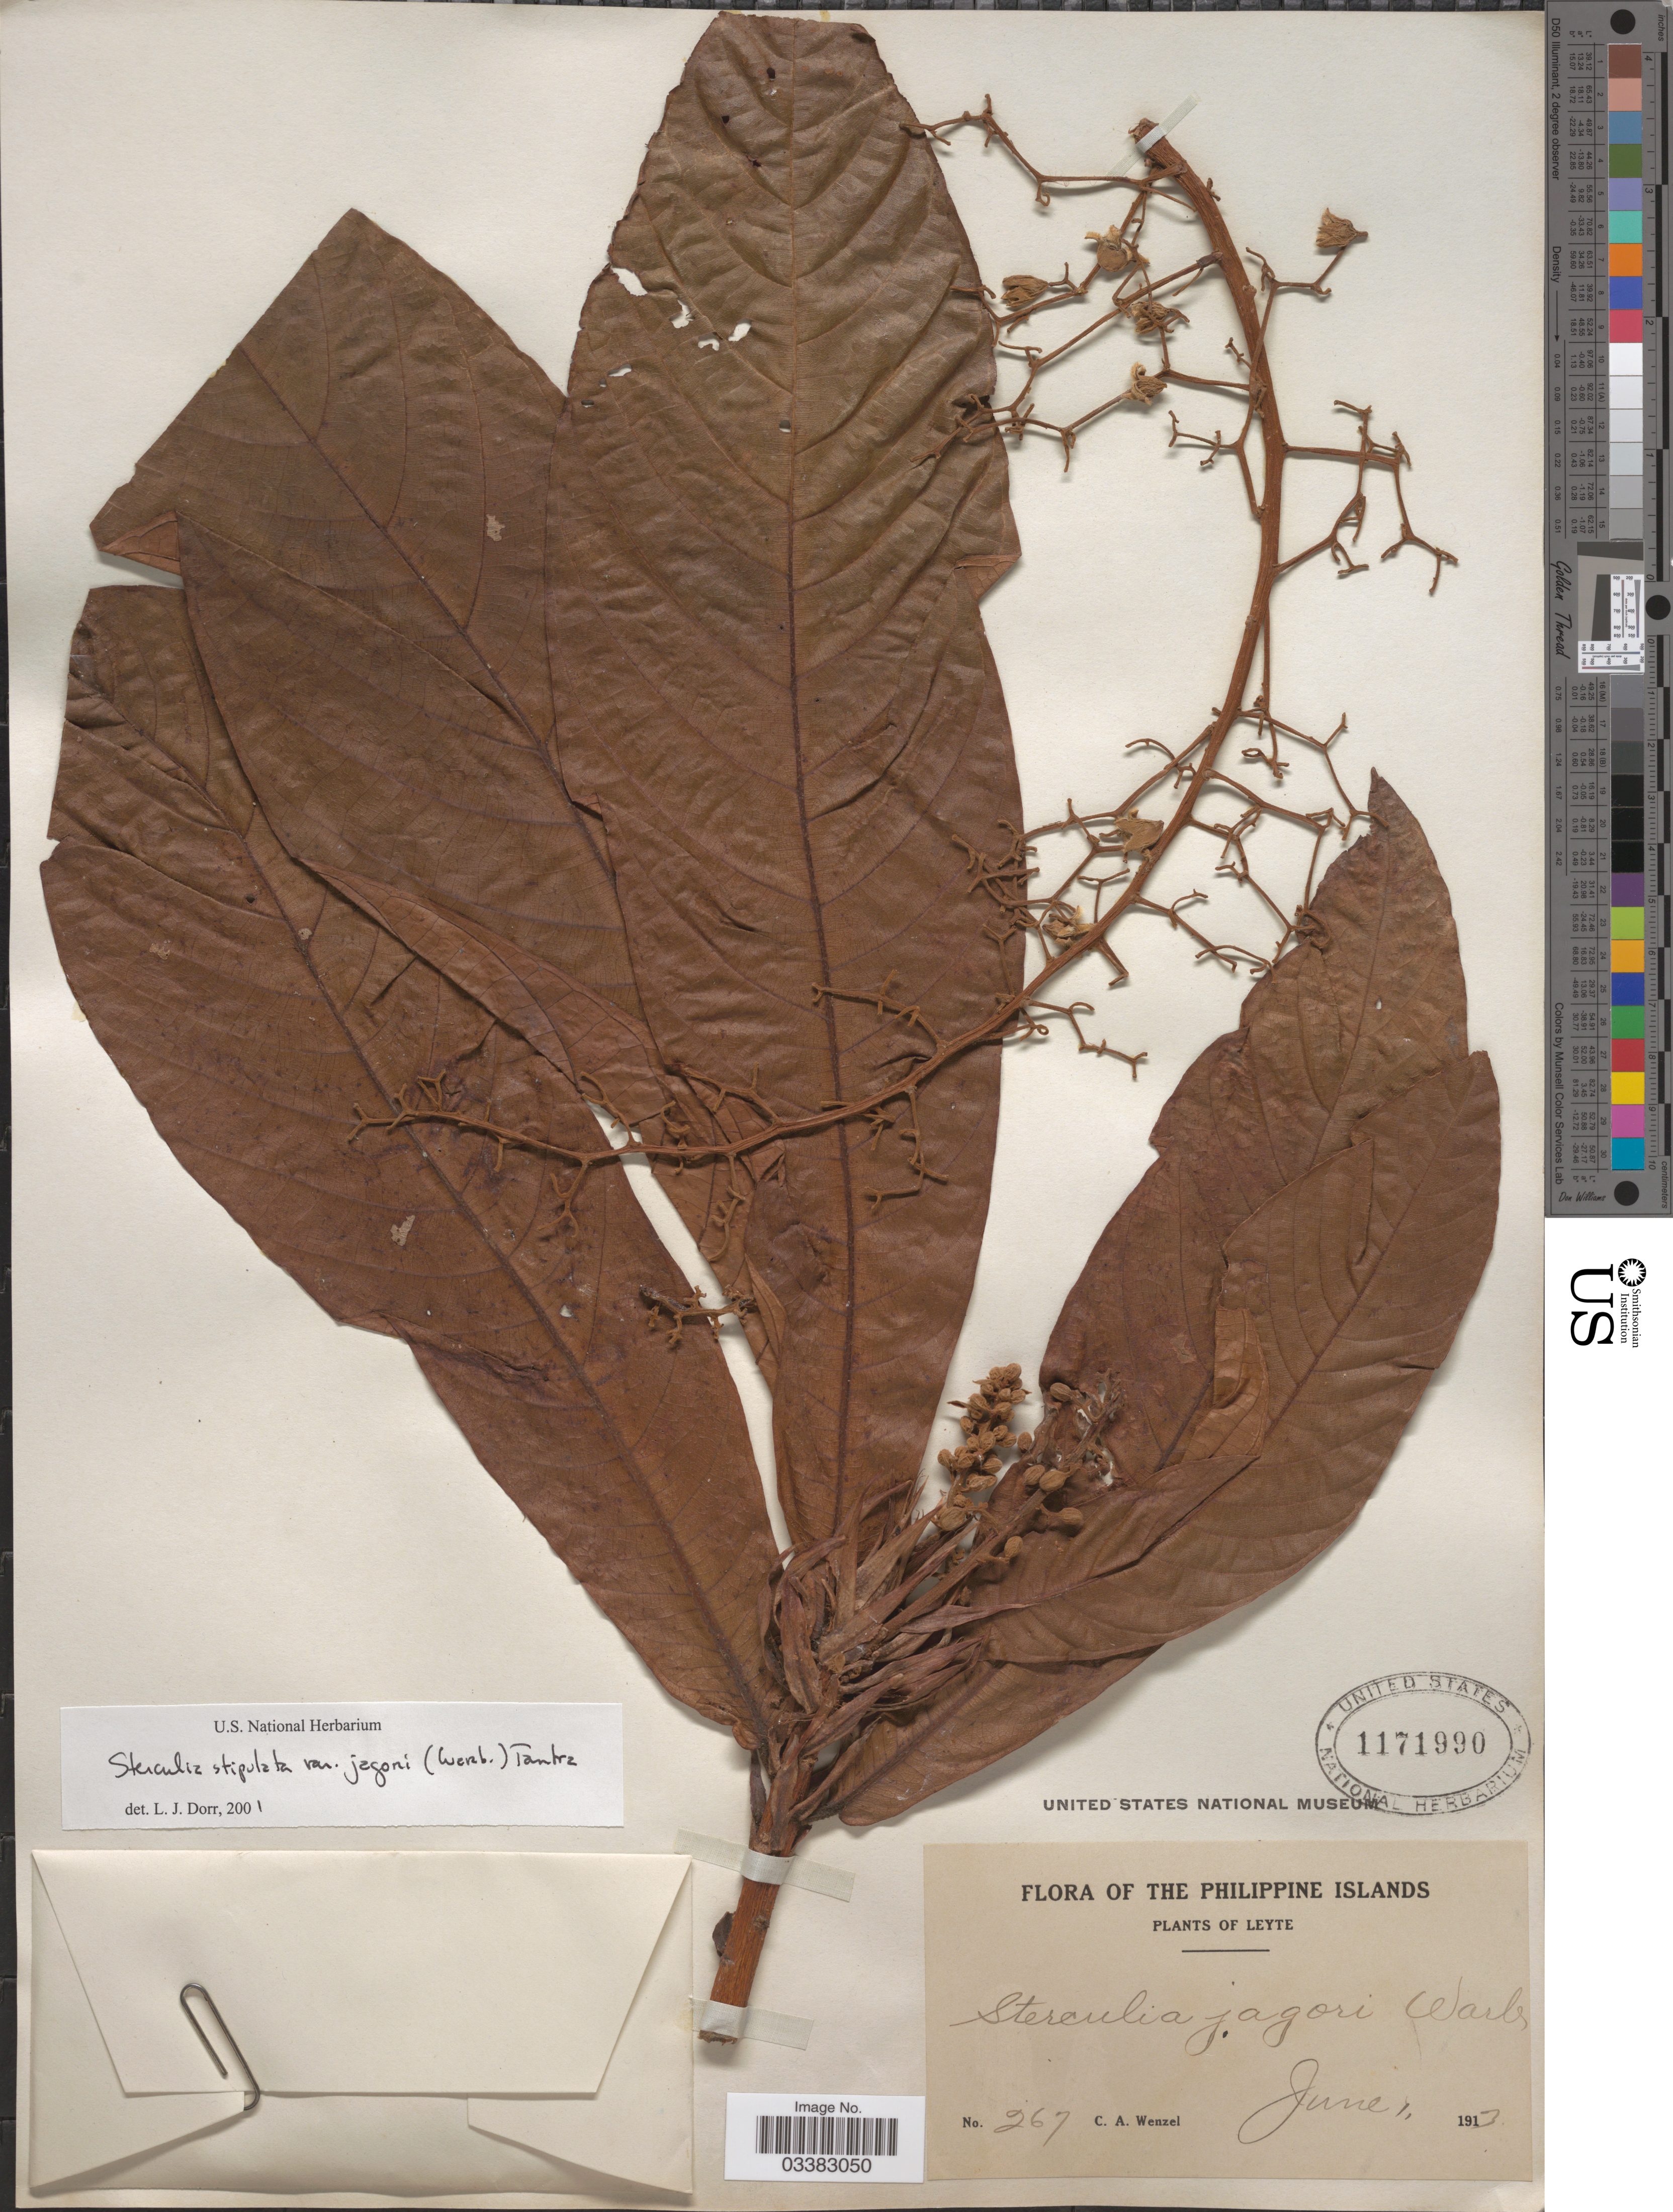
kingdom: Plantae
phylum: Tracheophyta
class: Magnoliopsida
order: Malvales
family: Malvaceae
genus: Sterculia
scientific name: Sterculia stipulata var. jagori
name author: (Warb.) Tantra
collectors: C. Wenzel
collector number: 267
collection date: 1913-06-01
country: Philippines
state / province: Eastern Visayas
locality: The Philippine Islands, Leyte.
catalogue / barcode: US 1171990